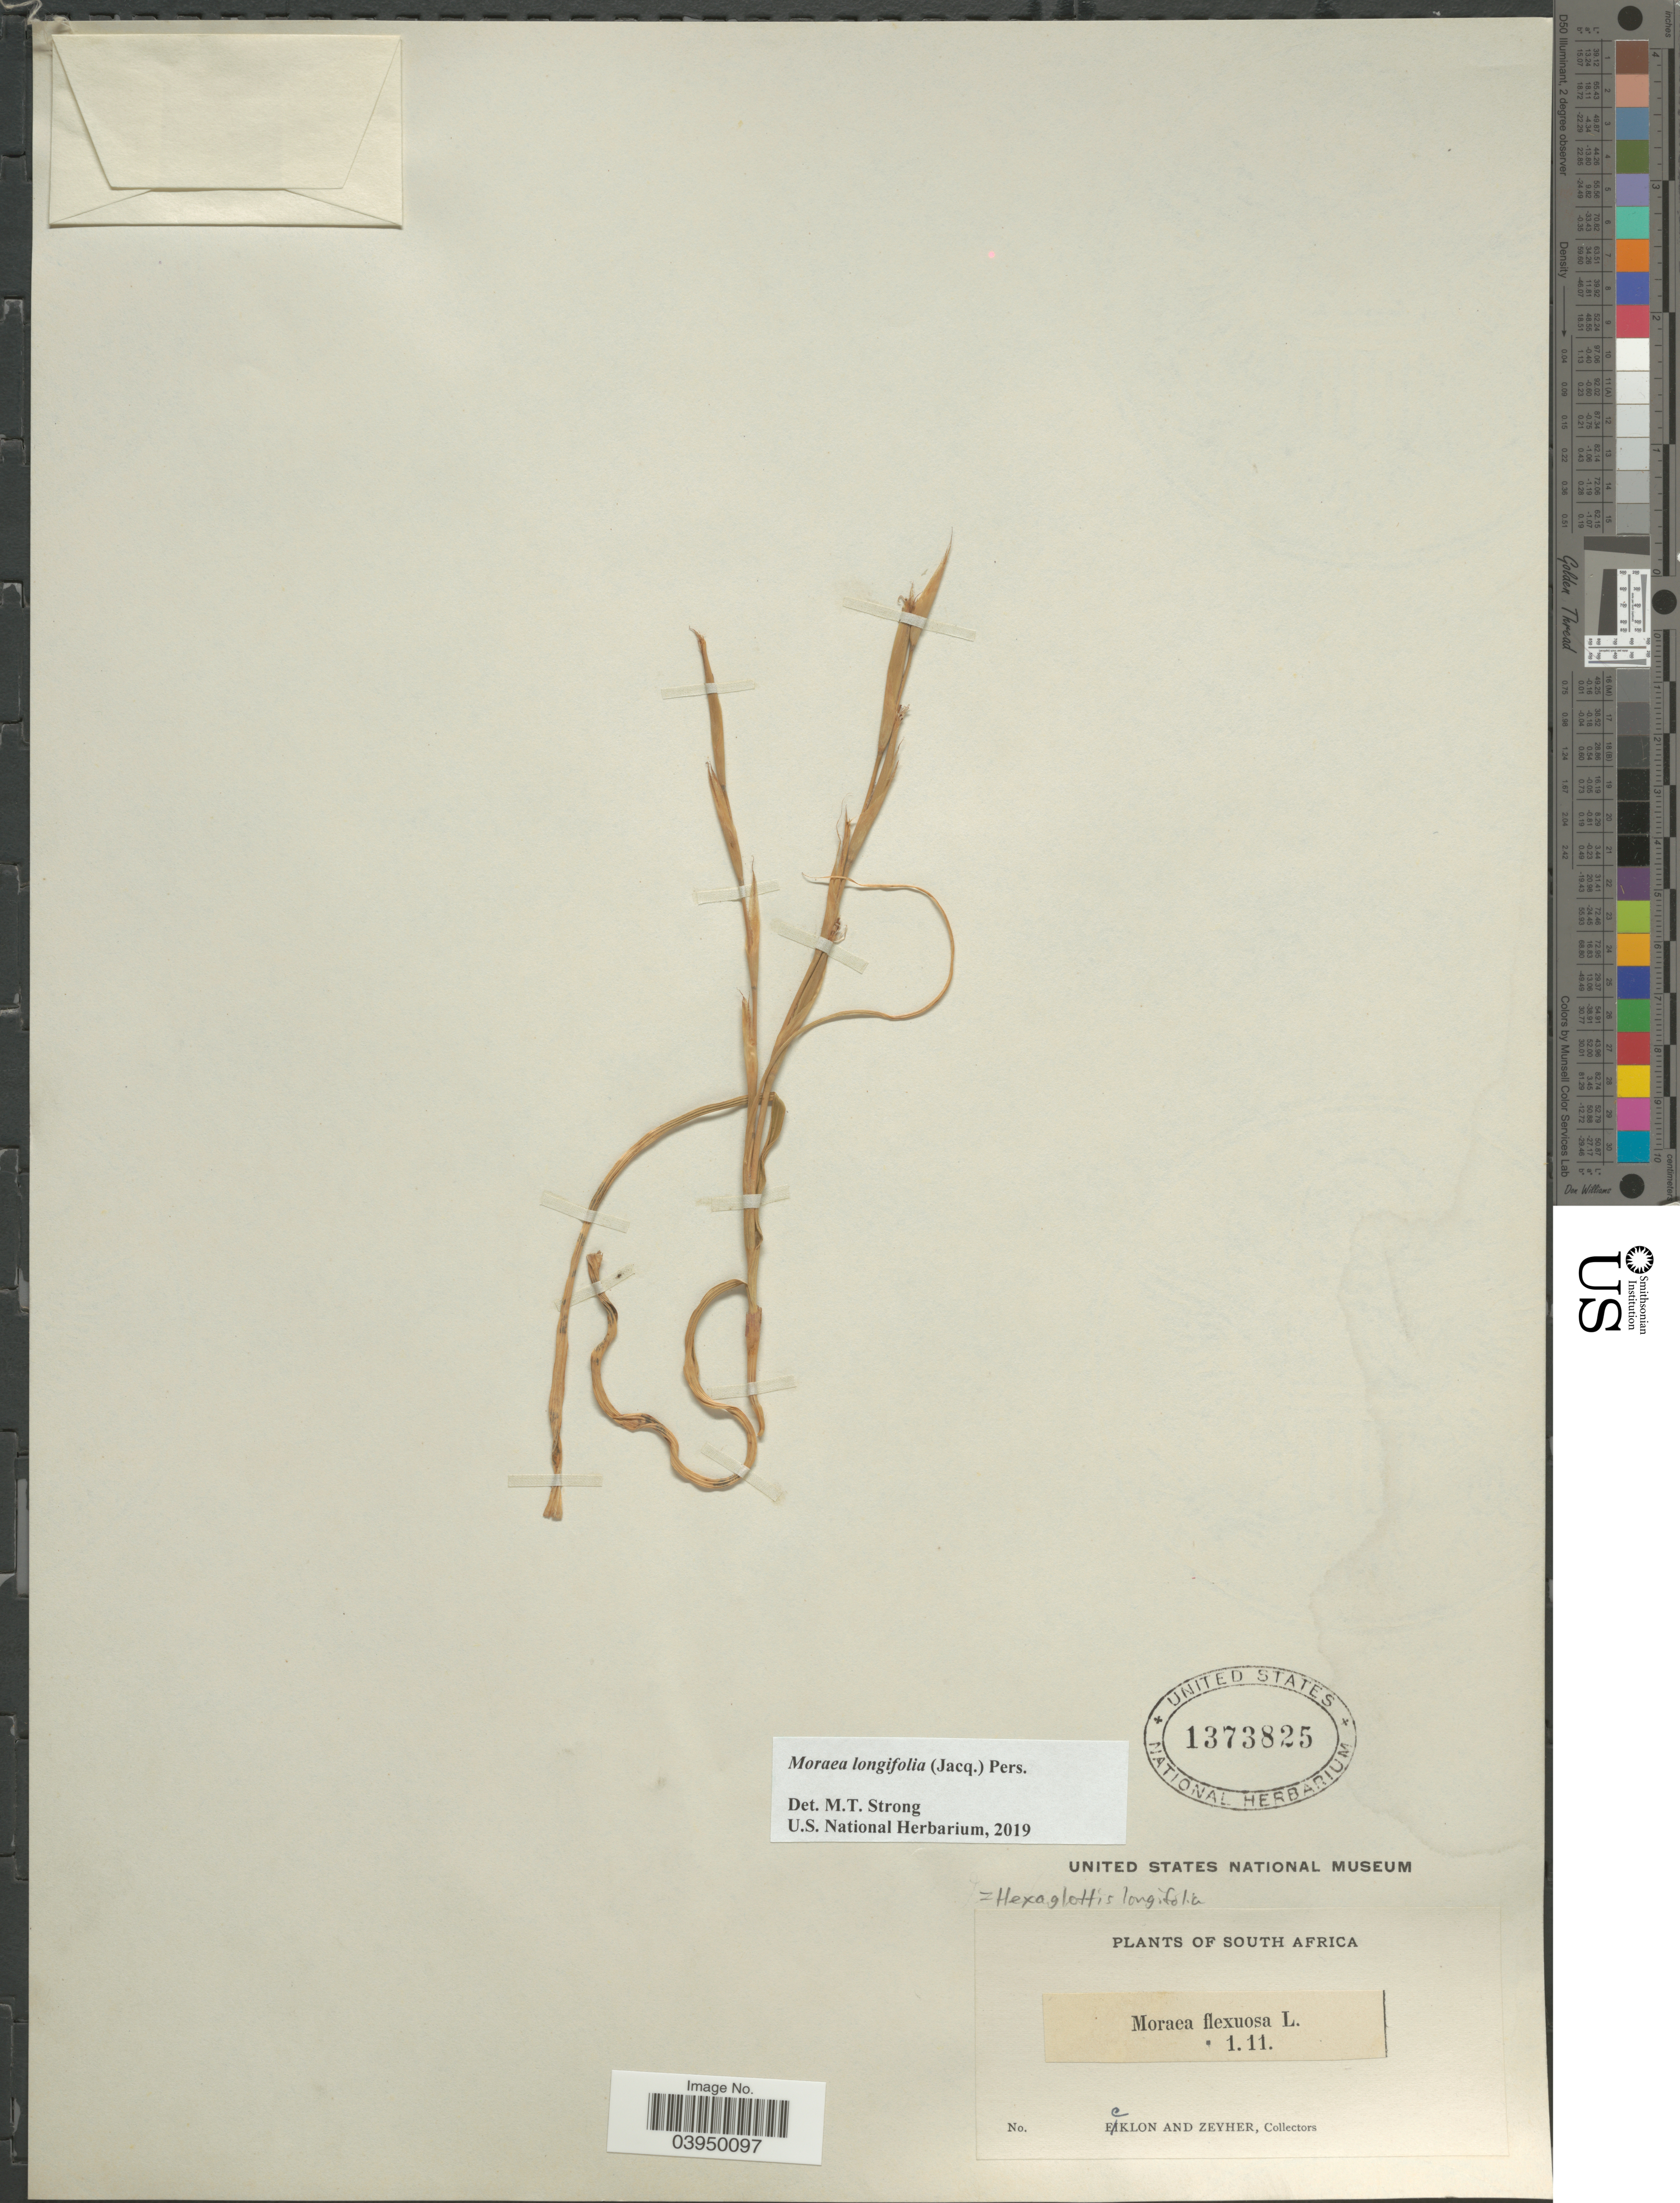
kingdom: Plantae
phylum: Tracheophyta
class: Liliopsida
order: Asparagales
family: Iridaceae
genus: Moraea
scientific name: Moraea longifolia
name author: (Jacq.) Pers.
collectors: -. Ecklon & -. Zeyher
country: South Africa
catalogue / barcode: US 1373825